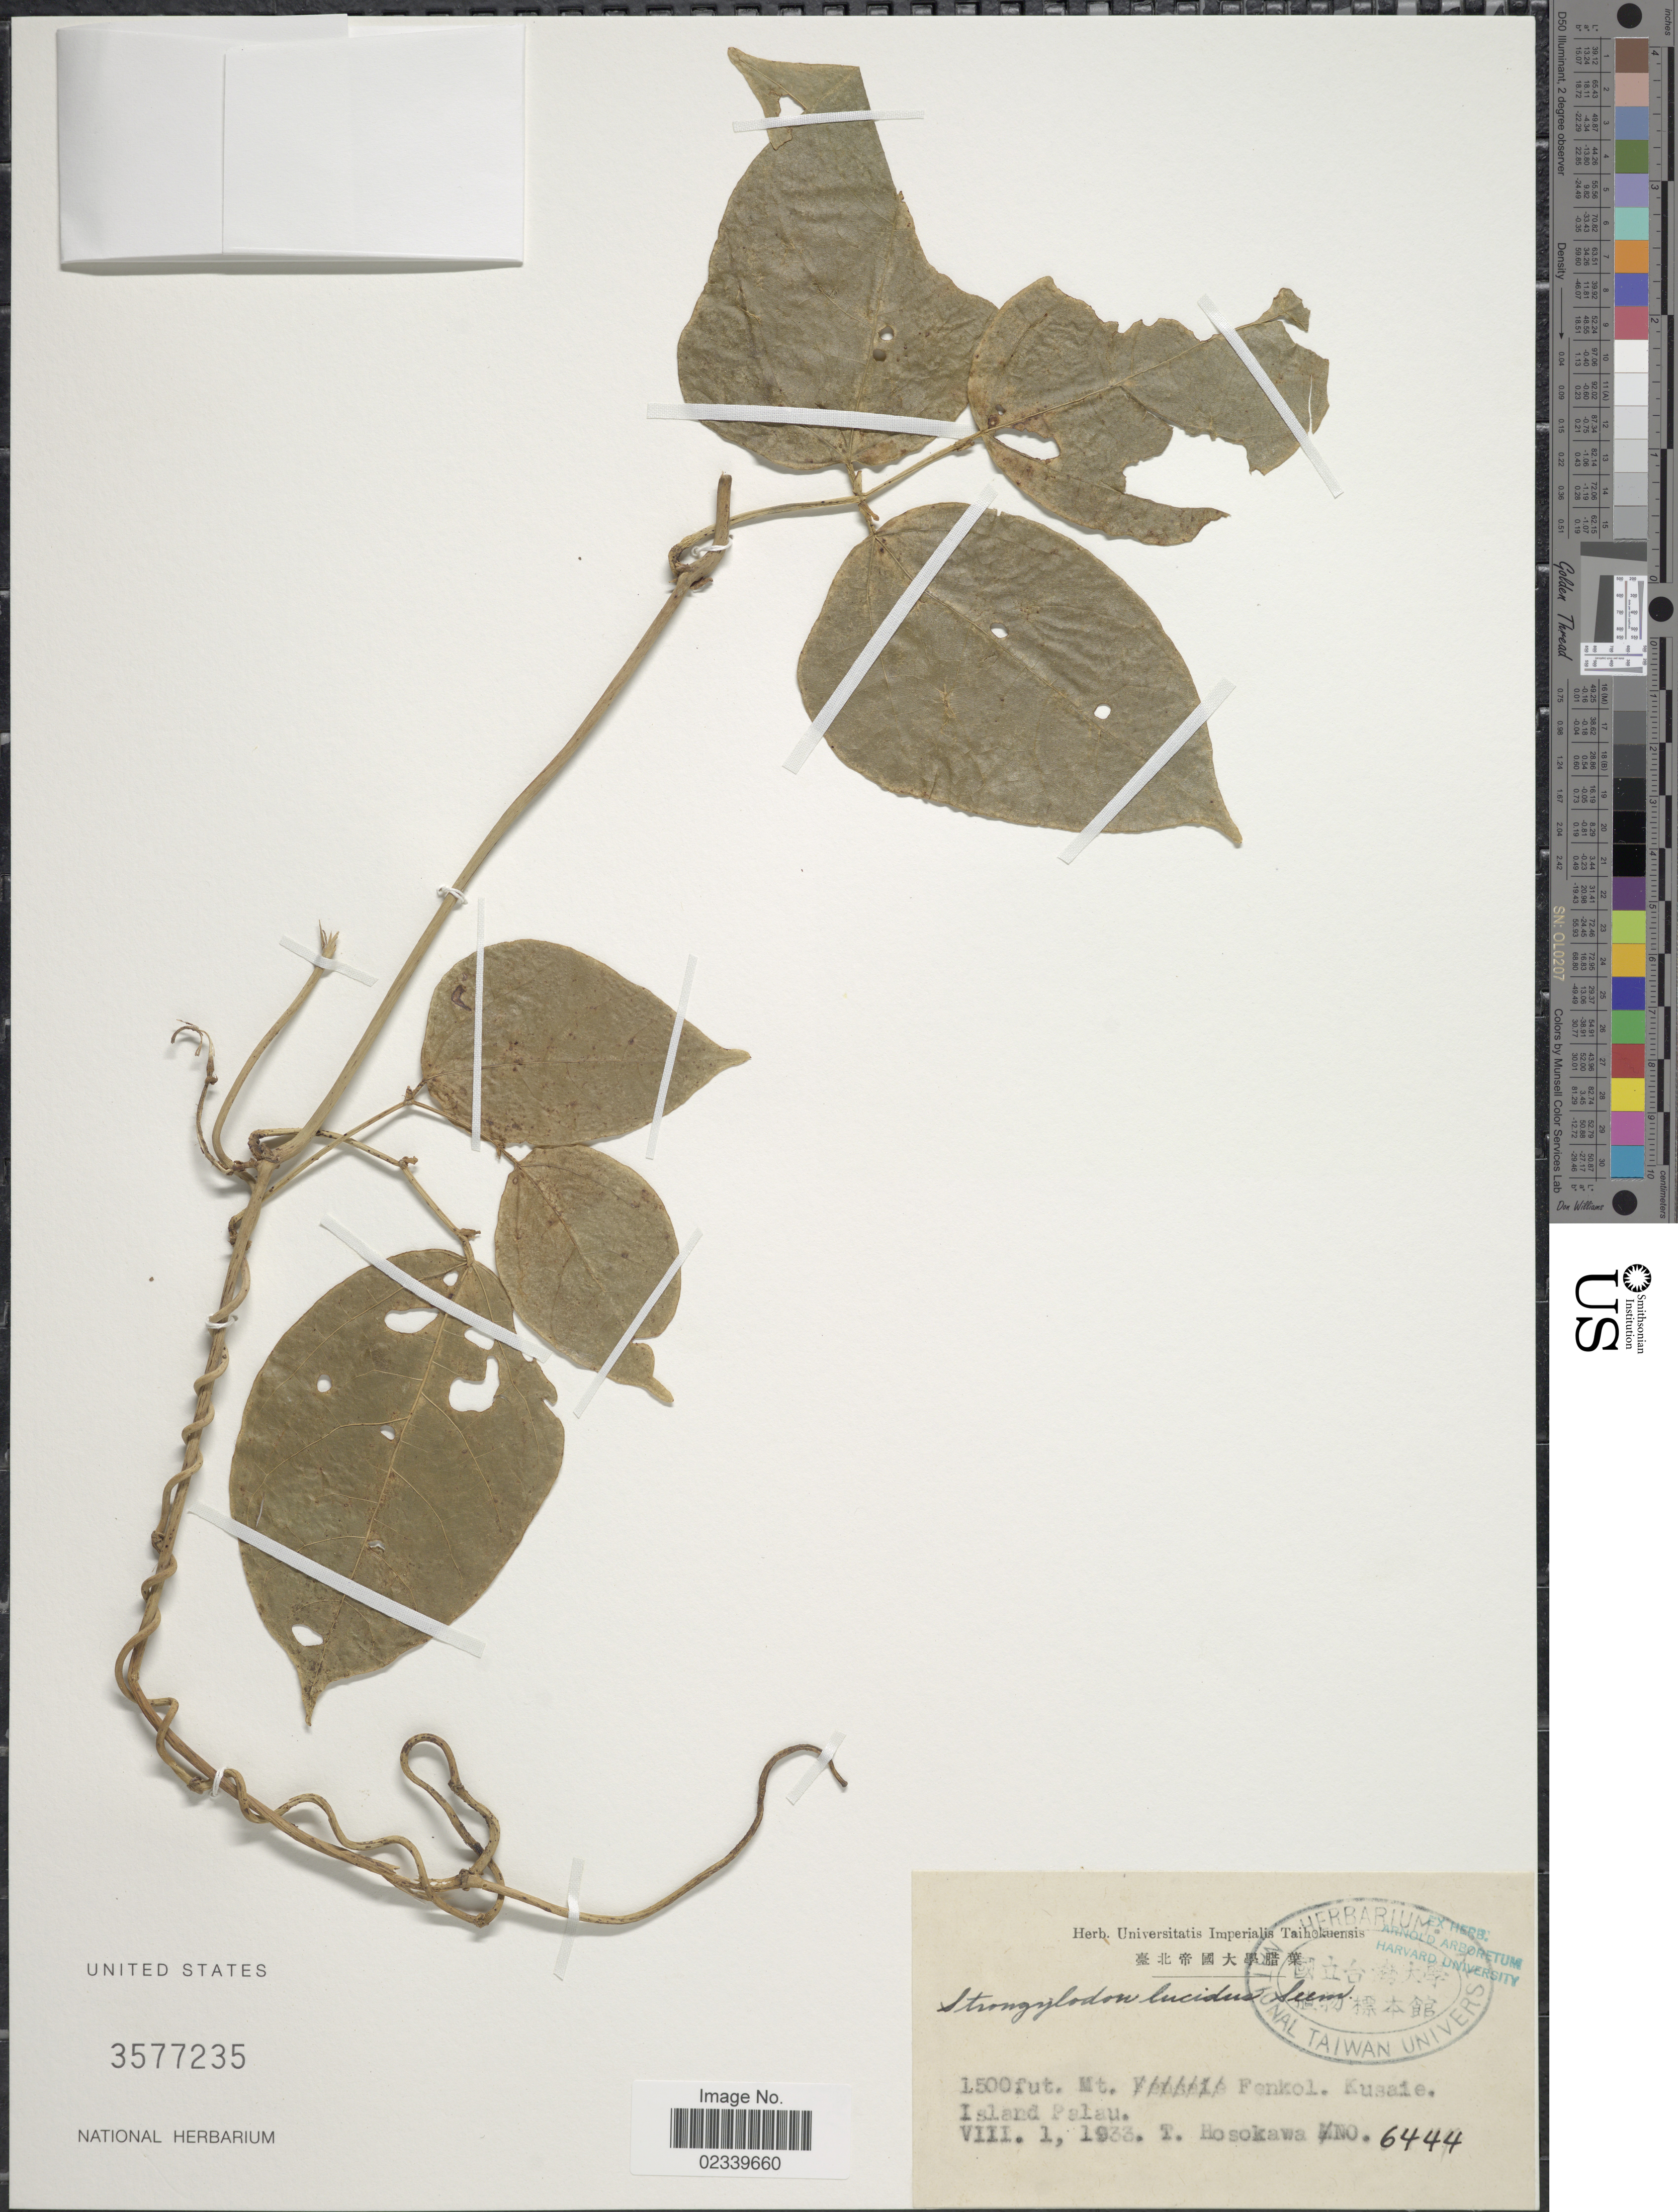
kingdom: Plantae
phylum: Tracheophyta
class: Magnoliopsida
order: Fabales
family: Fabaceae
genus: Strongylodon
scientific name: Strongylodon lucidus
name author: (G. Forst.) Seem.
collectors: T. Hosokawa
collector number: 6444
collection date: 1933-08-01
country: Palau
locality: Mt. Fenkol, Kusaie, Island Palau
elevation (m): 457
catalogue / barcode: US 3577235